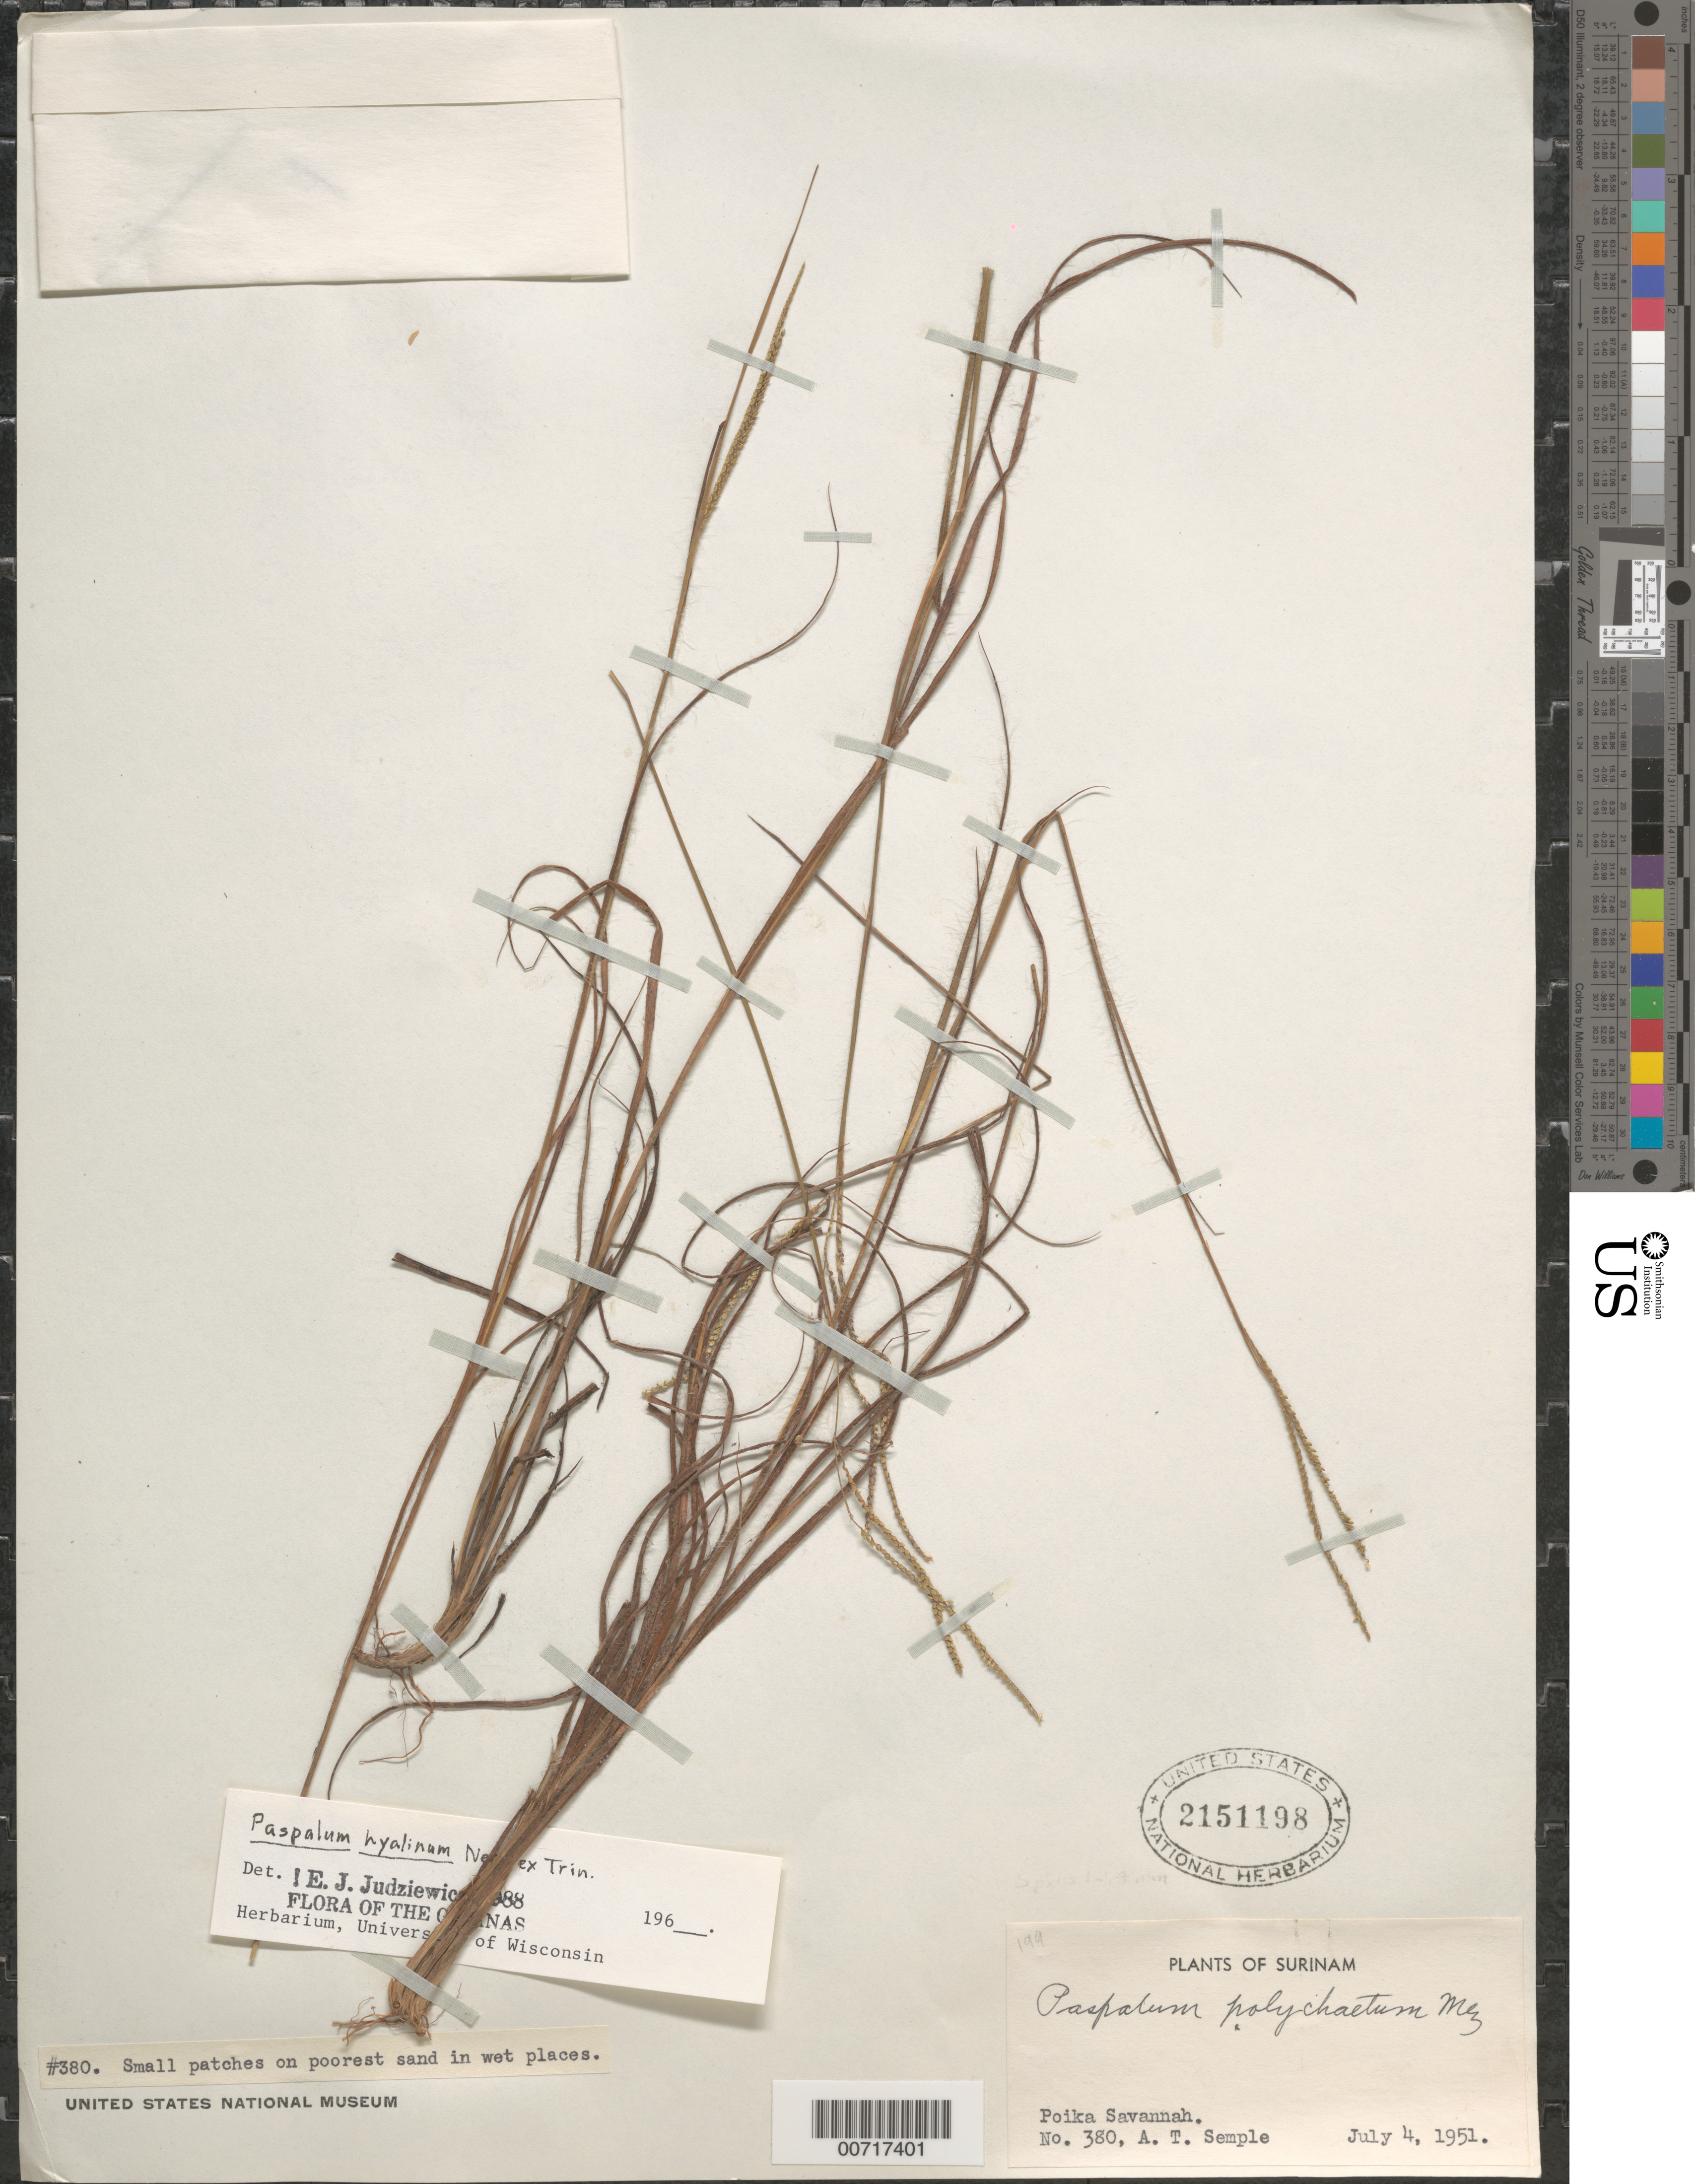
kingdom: Plantae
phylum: Tracheophyta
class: Liliopsida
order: Poales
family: Poaceae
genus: Paspalum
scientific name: Paspalum hyalinum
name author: Nees ex Trin.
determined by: Judziewicz, E. J.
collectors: A. Semple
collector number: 380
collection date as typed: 4-Jul-51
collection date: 1951-07-04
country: Suriname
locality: Poika Savanna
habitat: Poorest sand in wet places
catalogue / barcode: US 2151198